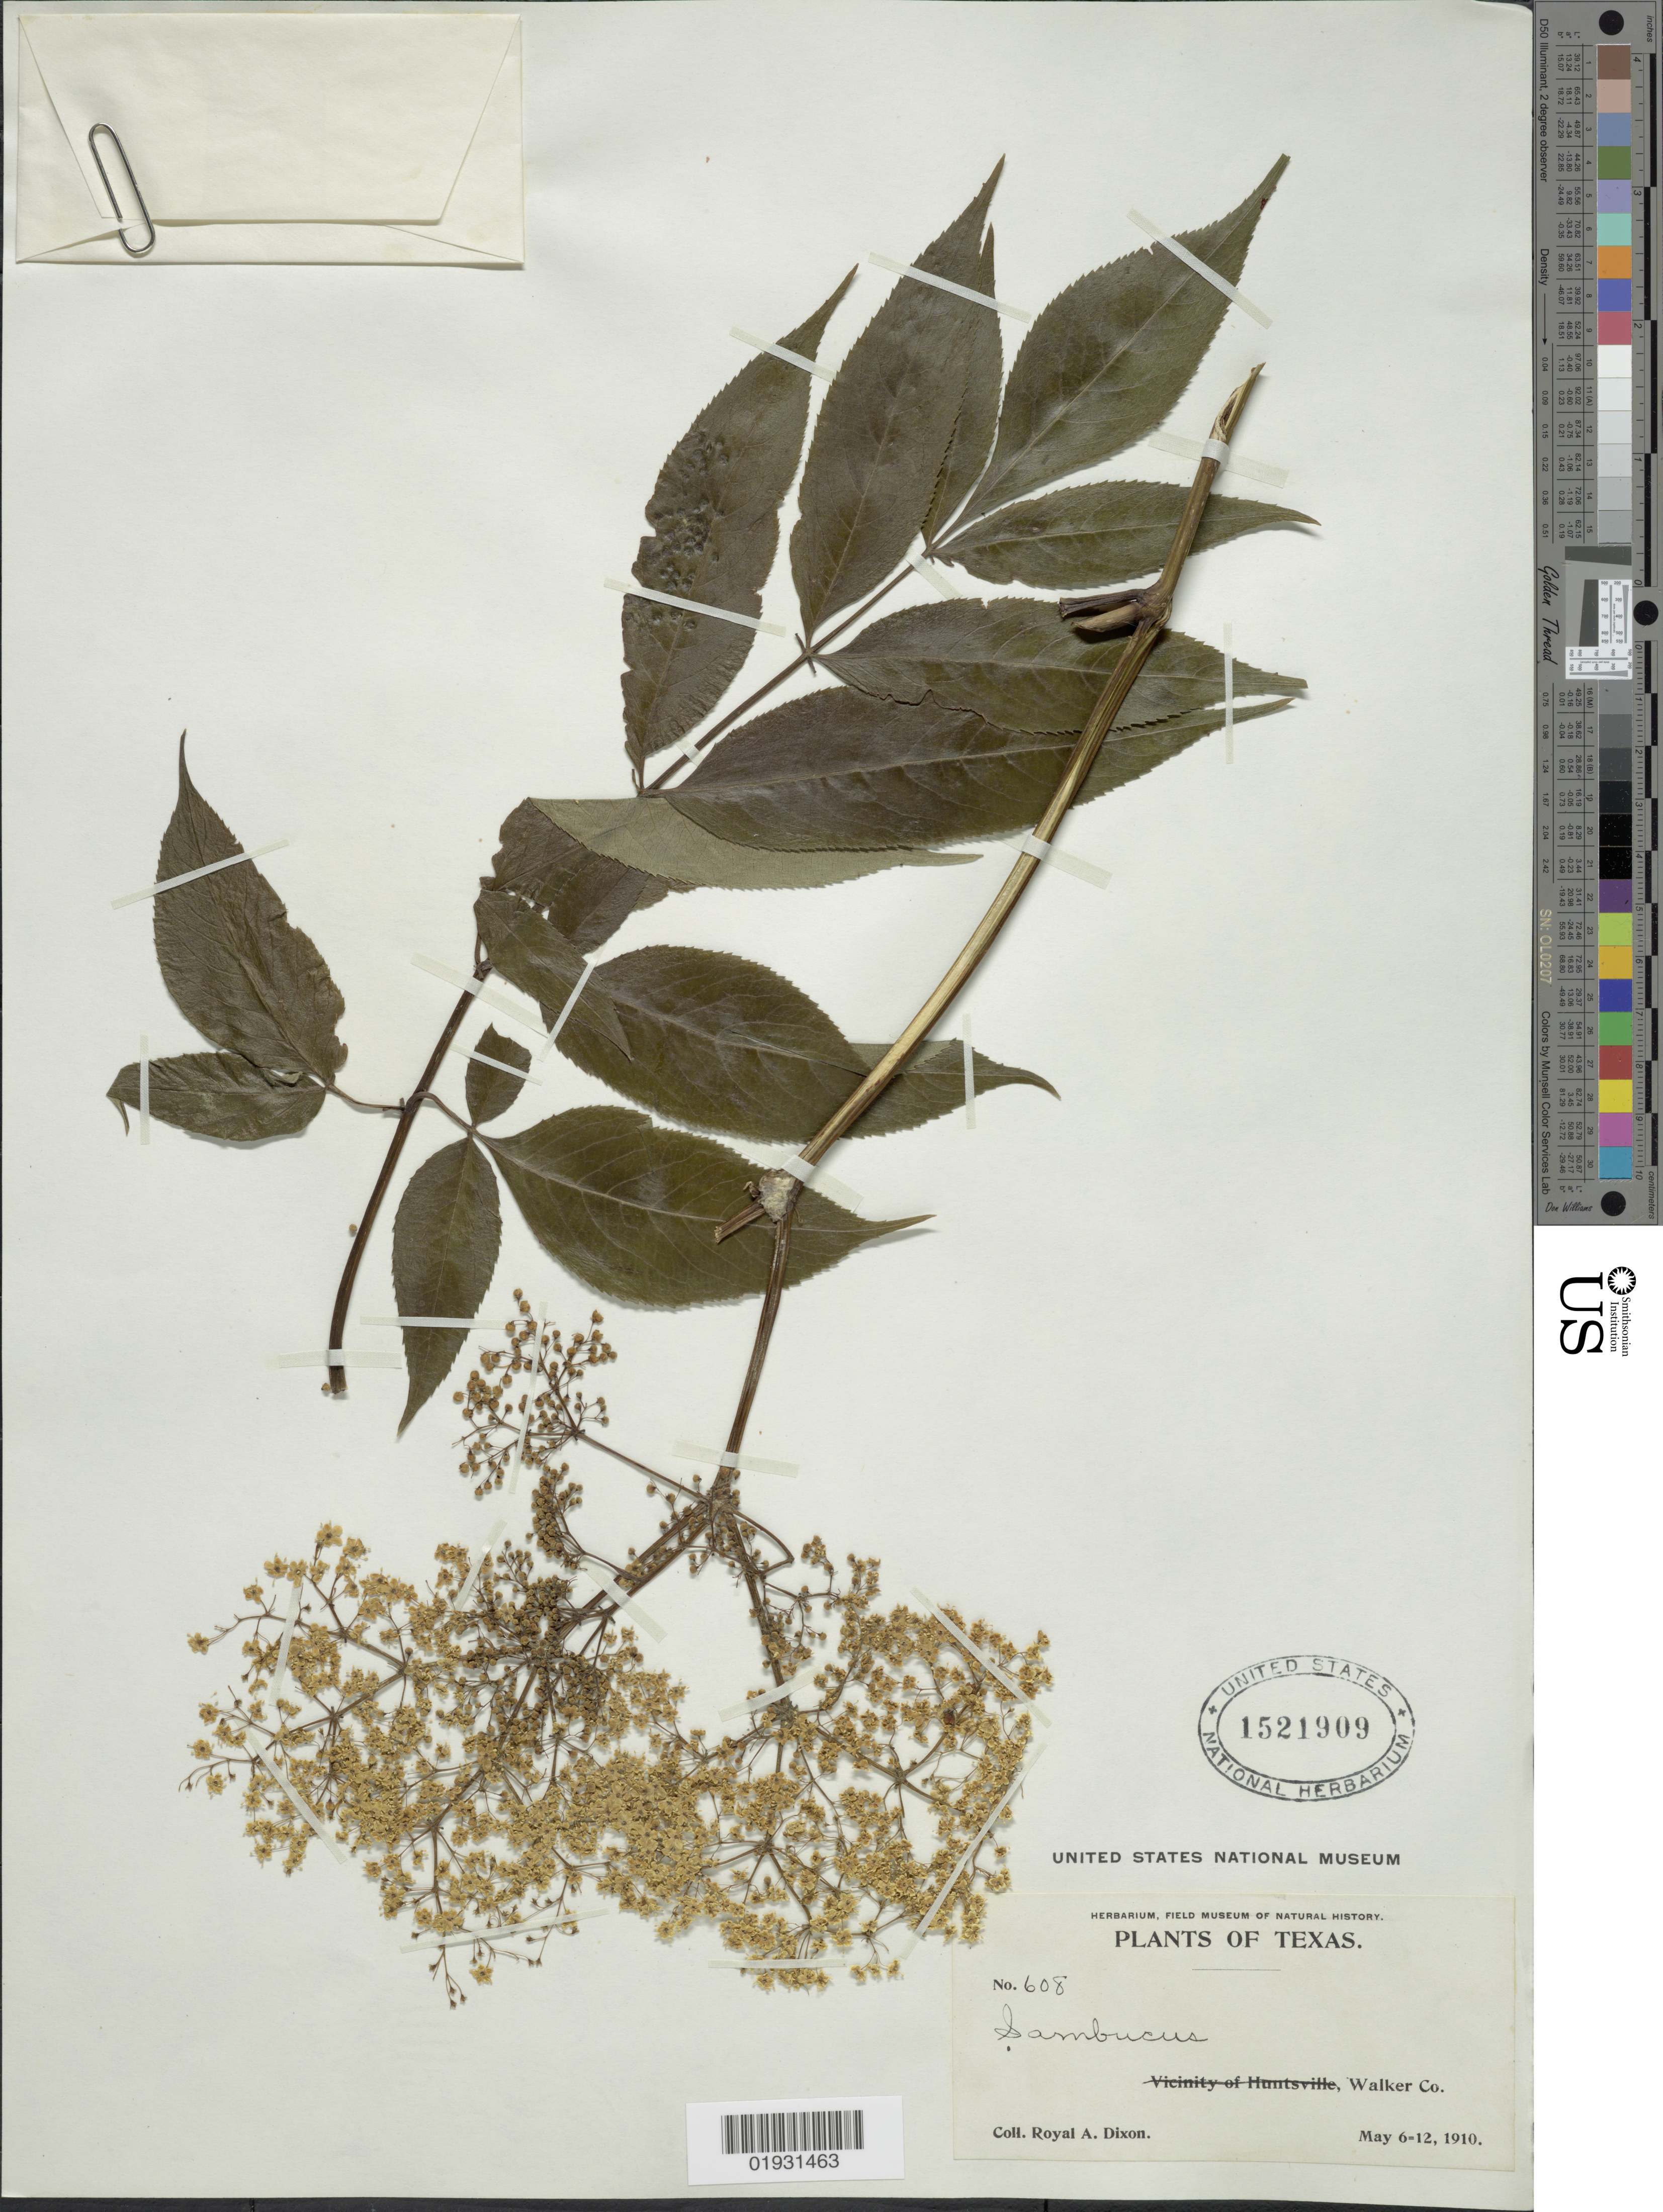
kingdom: Plantae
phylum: Tracheophyta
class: Magnoliopsida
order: Dipsacales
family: Viburnaceae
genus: Sambucus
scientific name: Sambucus sp.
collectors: R. A. Dixon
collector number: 608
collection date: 1910-05-06/1910-05-12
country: United States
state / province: Texas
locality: Walker Co.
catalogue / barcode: US 1521909